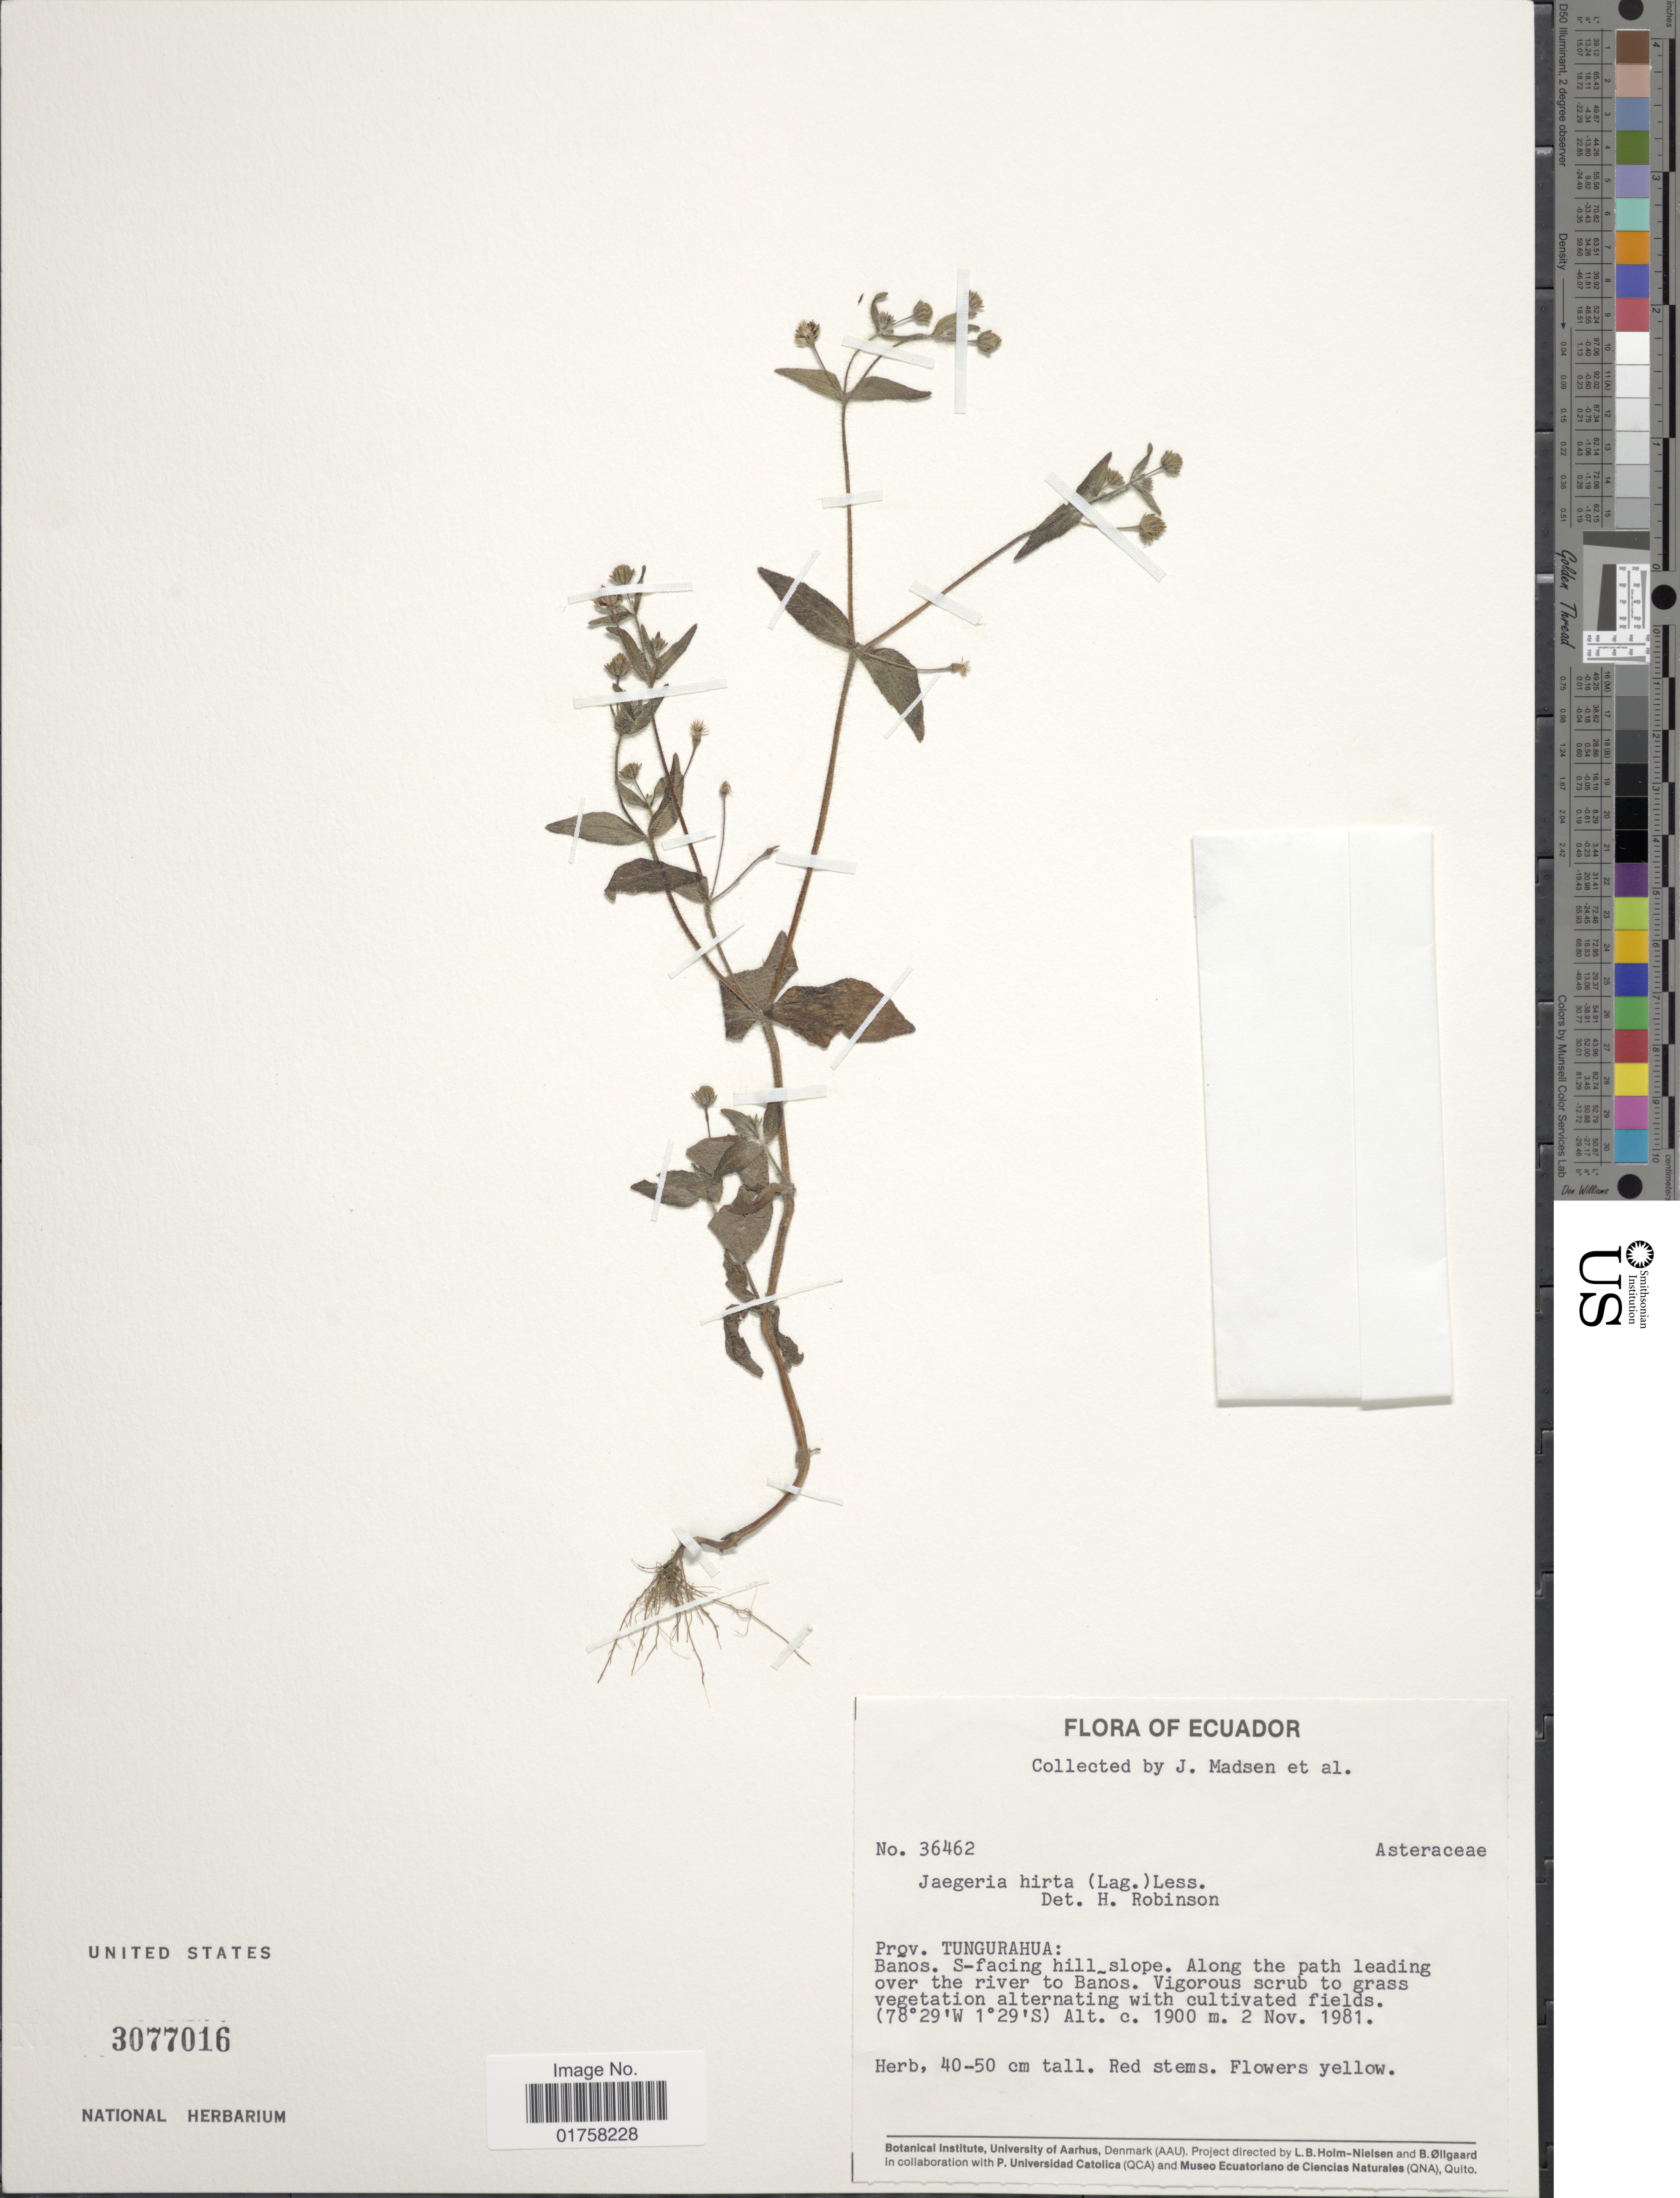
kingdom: Plantae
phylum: Tracheophyta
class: Magnoliopsida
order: Asterales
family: Asteraceae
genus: Jaegeria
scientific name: Jaegeria hirta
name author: (Lag.) Less.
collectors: J. Madsen & et al.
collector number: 36462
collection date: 1981-11-02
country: Ecuador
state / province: Tungurahua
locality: Banos. S-facing hill slope. Along the path leading over the river to Baños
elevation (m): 1900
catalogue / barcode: US 3077016